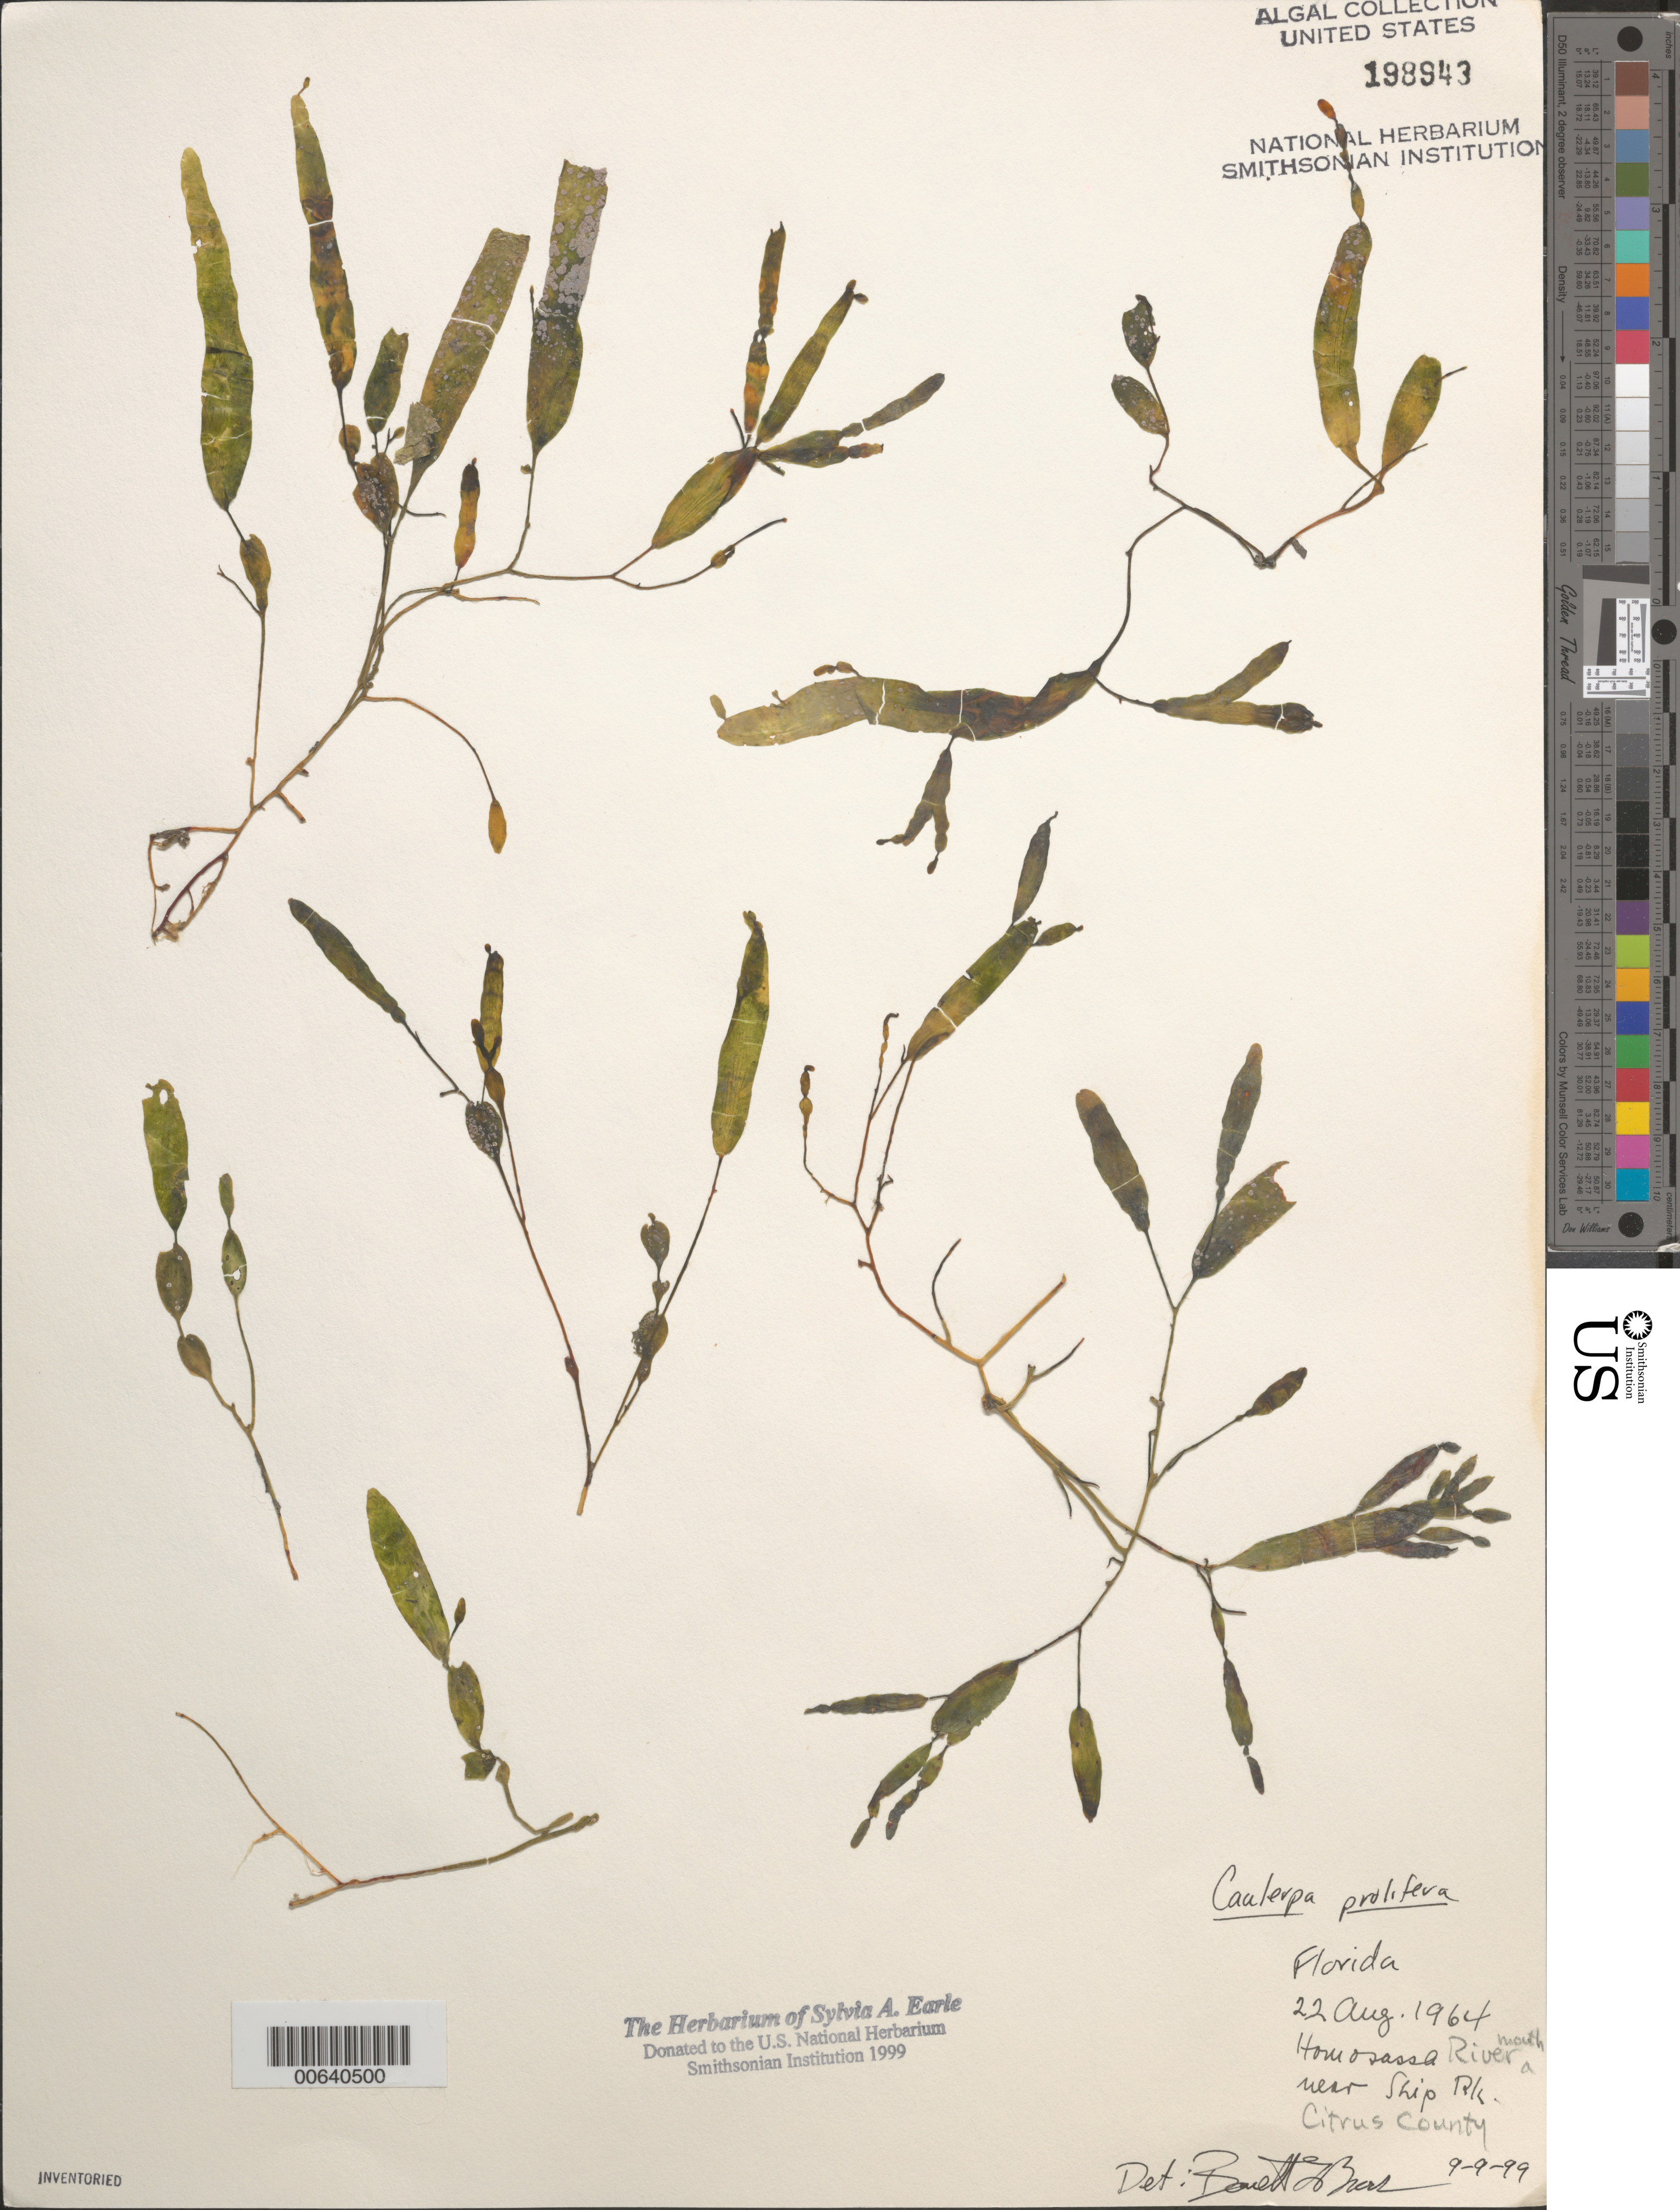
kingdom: Plantae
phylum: Chlorophyta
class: Ulvophyceae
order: Bryopsidales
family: Caulerpaceae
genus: Caulerpa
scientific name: Caulerpa prolifera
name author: (Forssk.) J.V.Lamouroux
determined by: Brooks, B. L., (BOT), Smithsonian Institution - National Museum of Natural History (UNITED STATES)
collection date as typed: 22 Aug 1964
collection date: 1964-08-22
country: United States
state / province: Florida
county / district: Citrus County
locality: Homosassa River mouth near Ship Rock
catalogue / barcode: US 198943